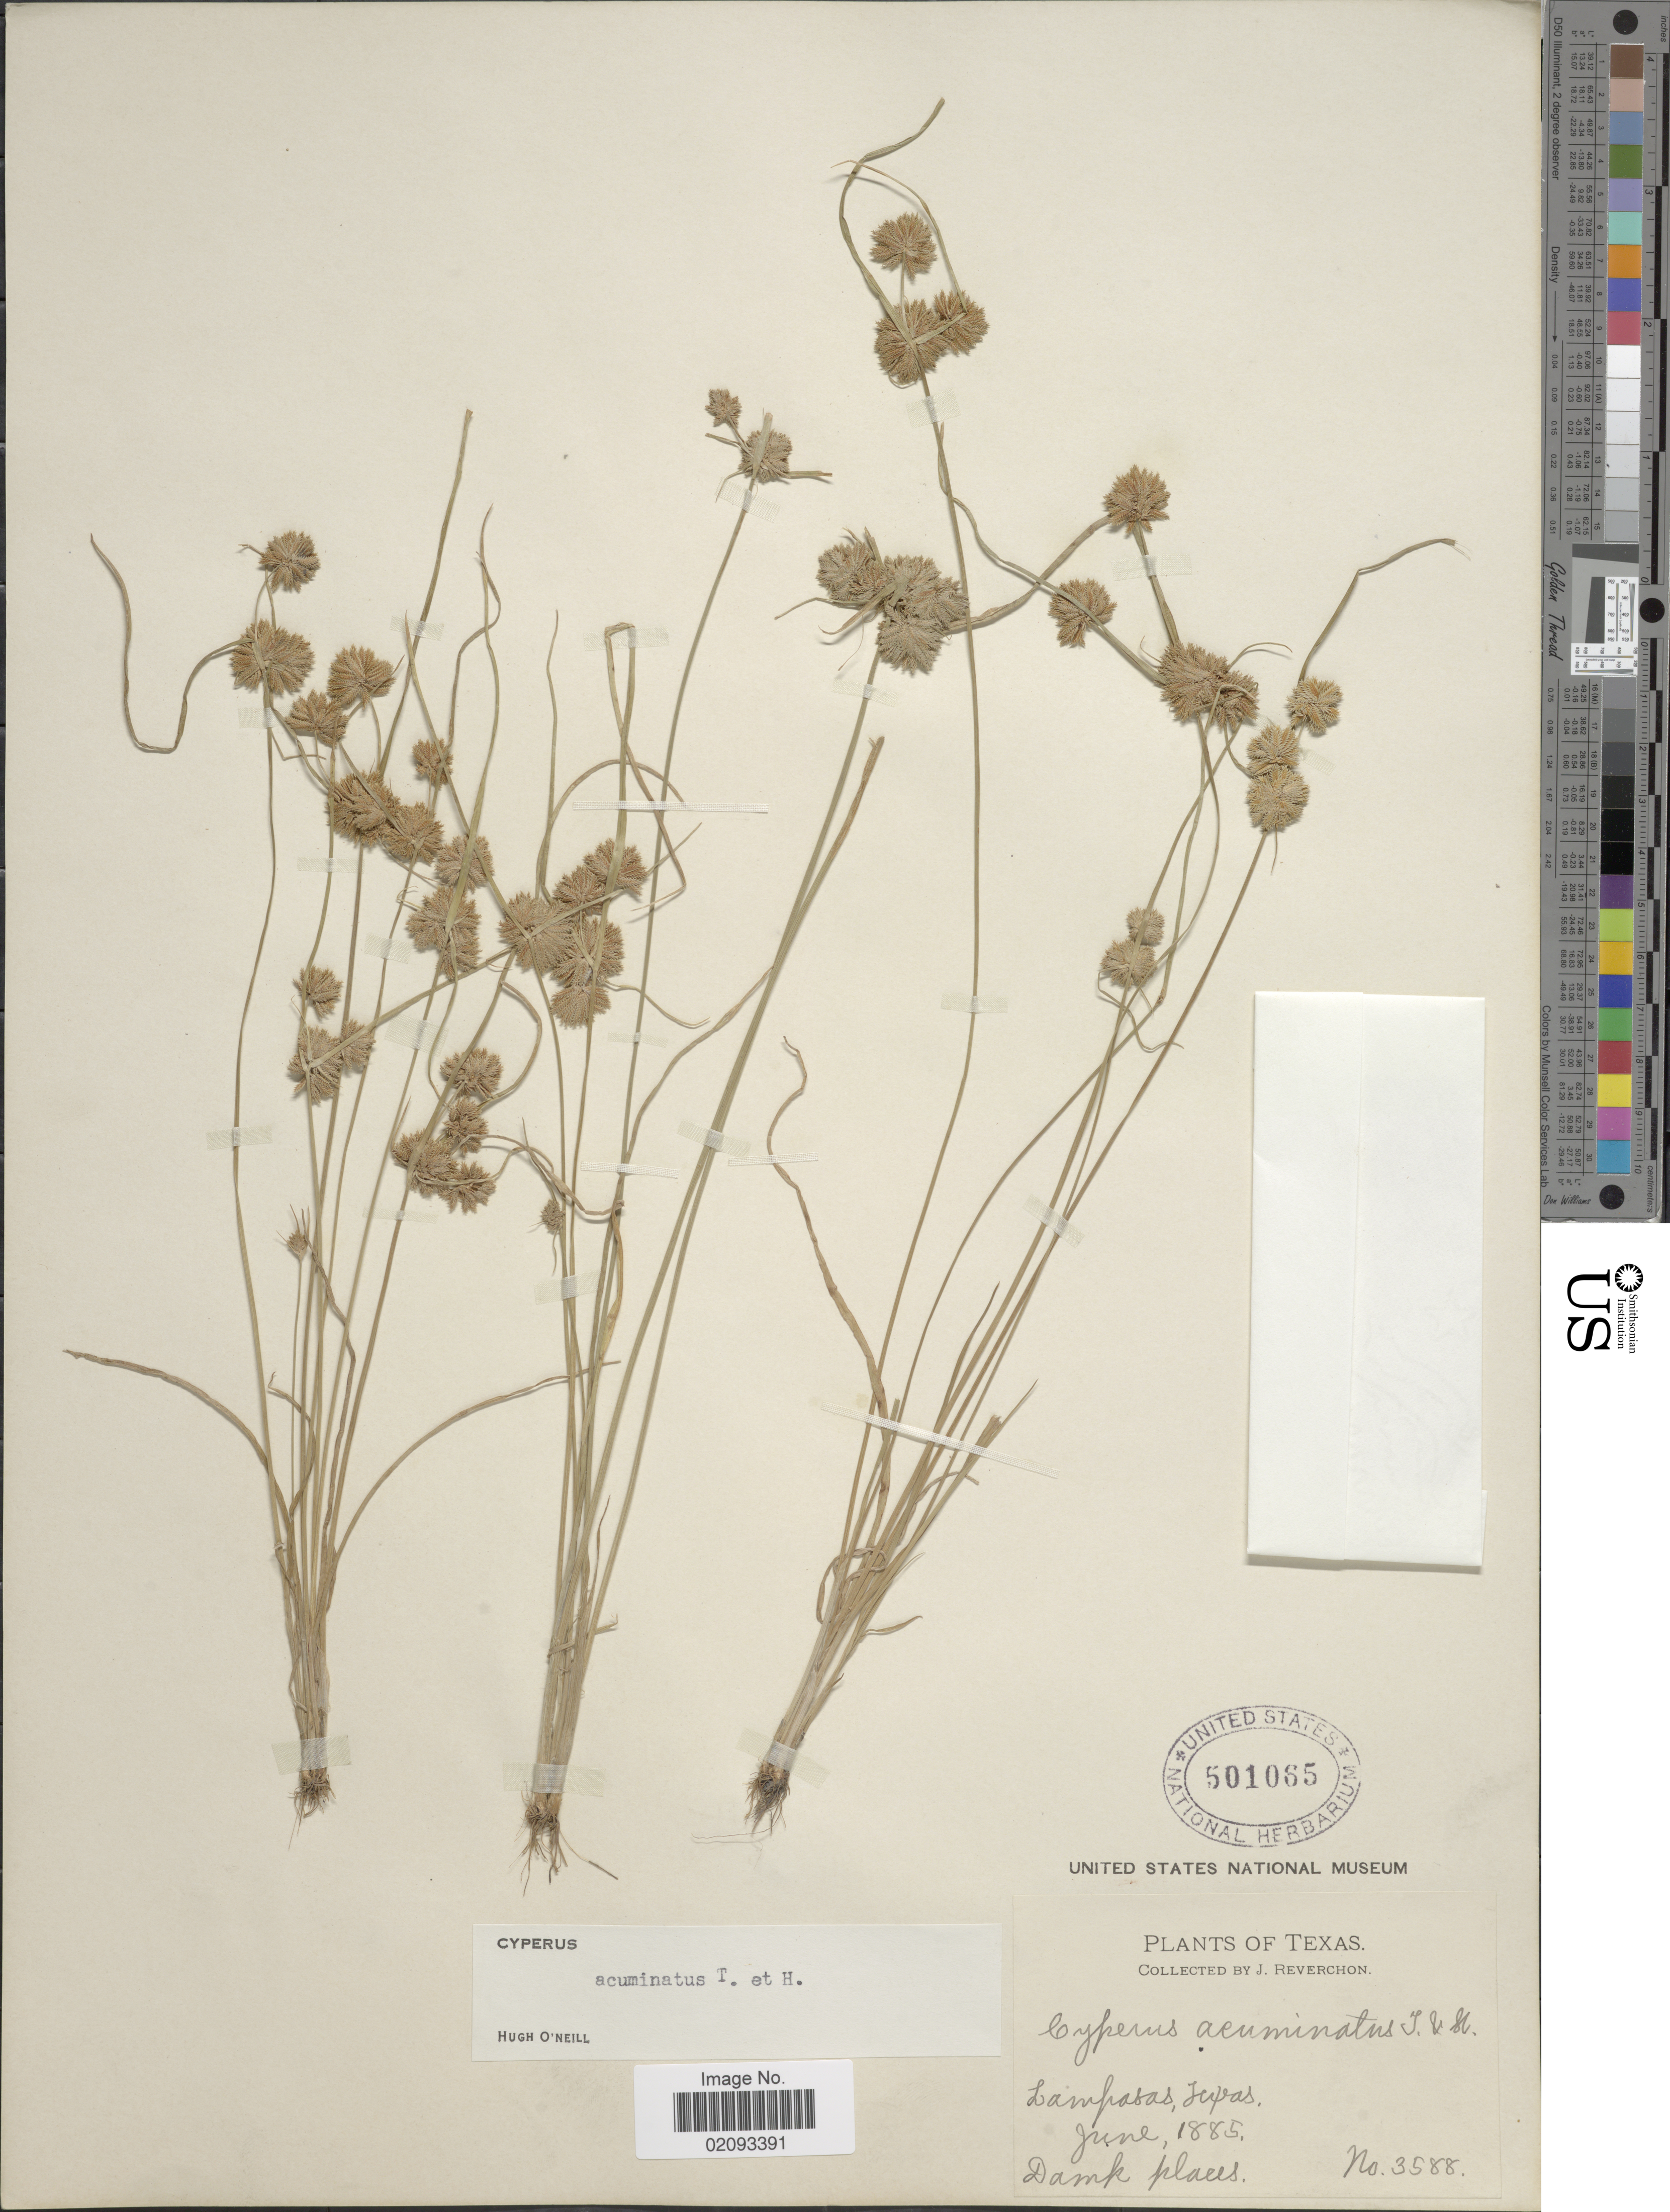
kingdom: Plantae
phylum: Tracheophyta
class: Liliopsida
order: Poales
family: Cyperaceae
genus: Cyperus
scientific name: Cyperus acuminatus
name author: Torr. & Hook.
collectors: J. Reverchon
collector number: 3588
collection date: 1885-06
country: United States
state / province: Texas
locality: Lampasas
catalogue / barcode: US 501065